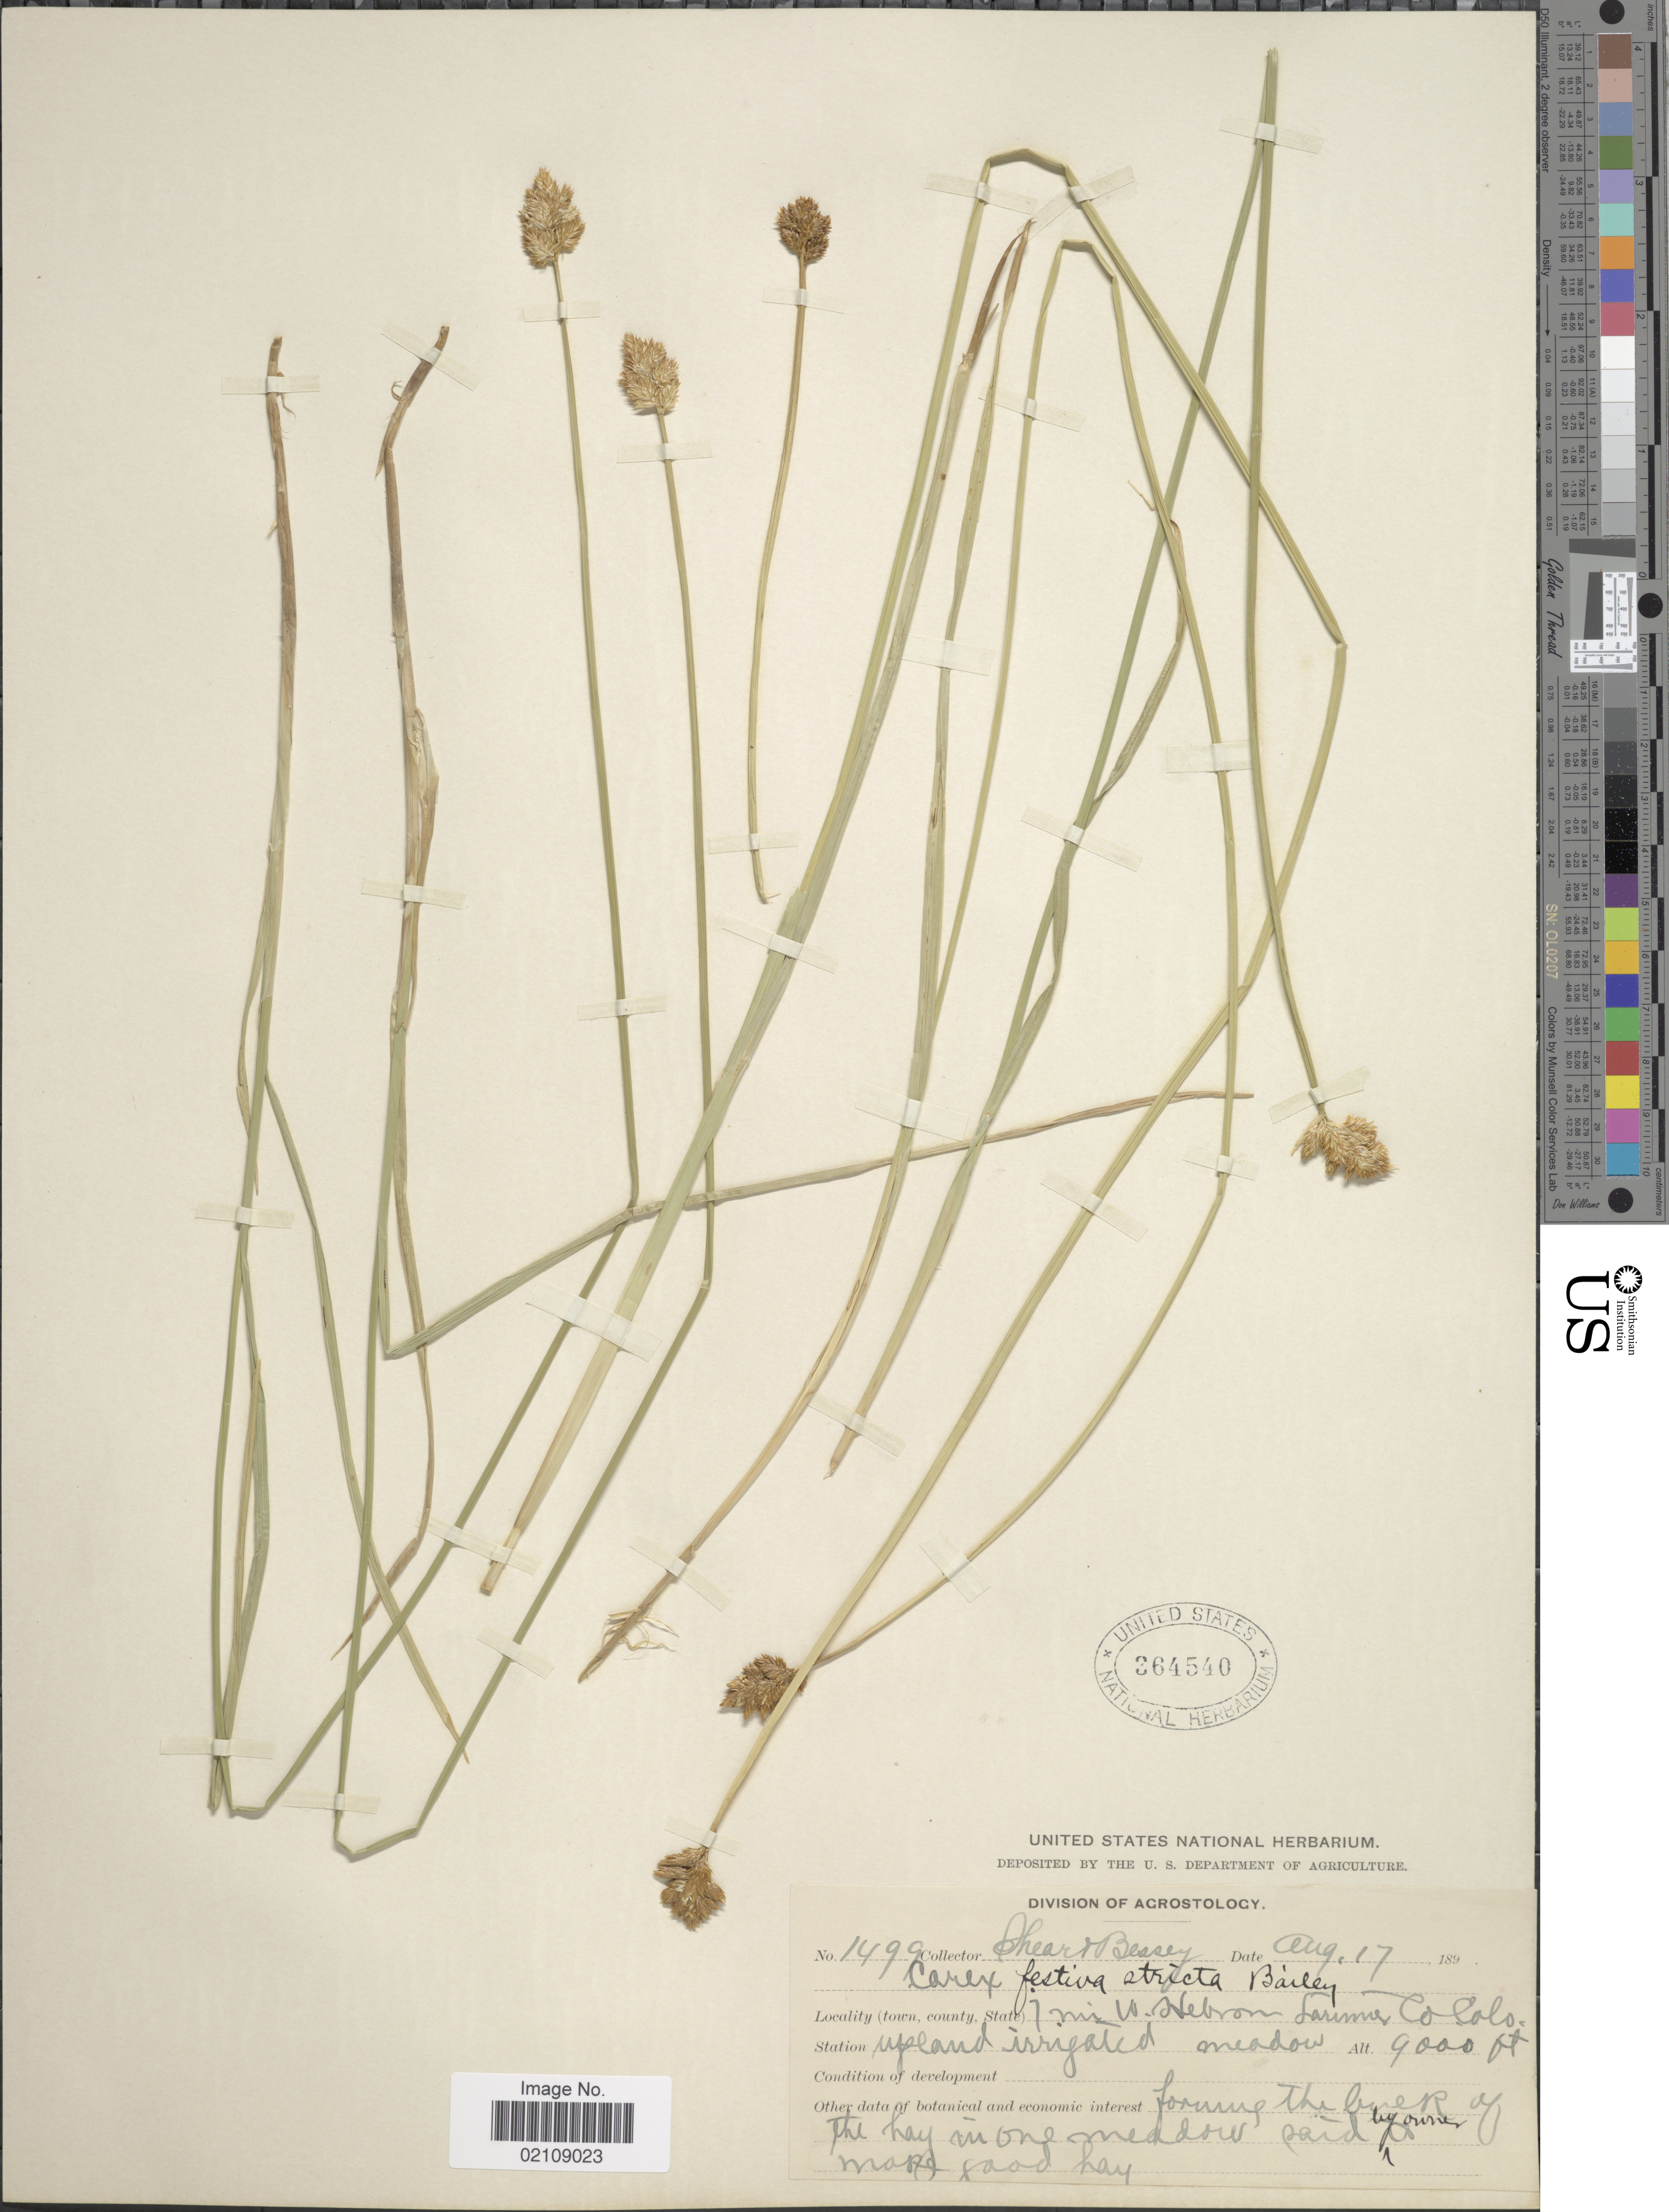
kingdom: Plantae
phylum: Tracheophyta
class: Liliopsida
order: Poales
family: Cyperaceae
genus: Carex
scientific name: Carex festiva var. stricta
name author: L.H. Bailey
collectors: -- Shear & -. Bessey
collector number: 1499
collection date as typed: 189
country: United States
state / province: Colorado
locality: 7 mi W. Hebron Larimer Co.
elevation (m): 2743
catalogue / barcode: US 364540